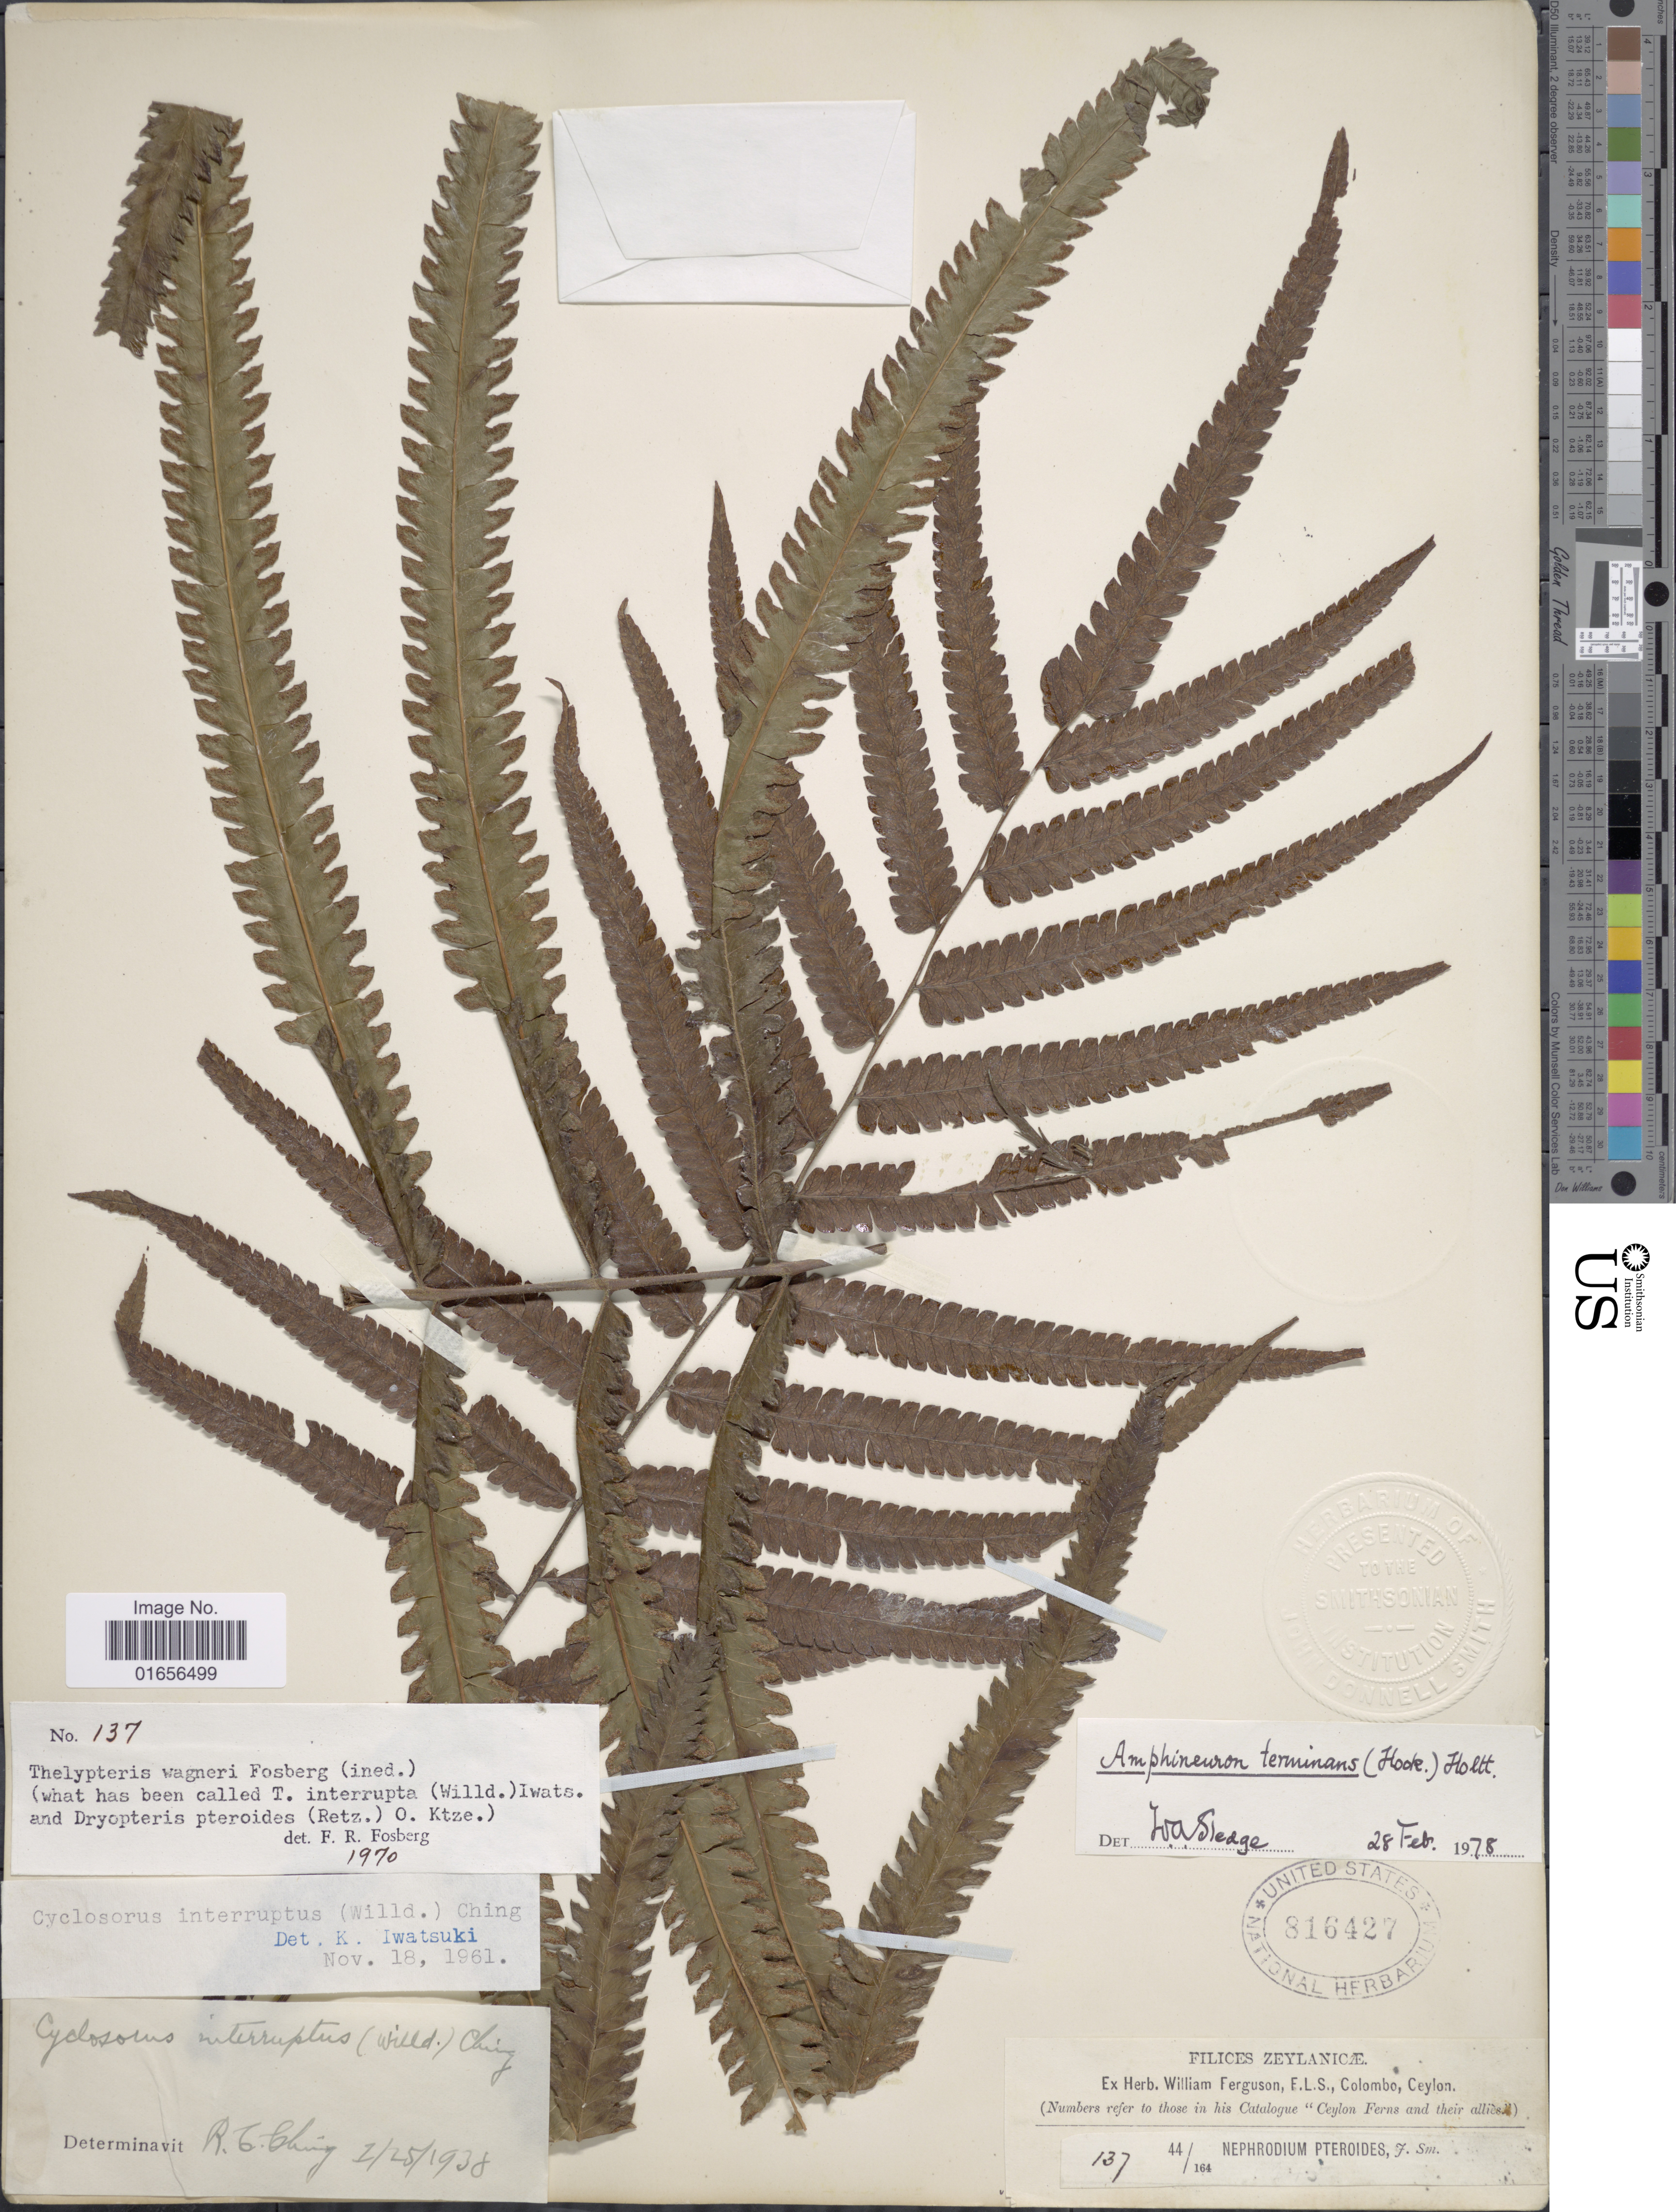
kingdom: Plantae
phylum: Tracheophyta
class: Polypodiopsida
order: Polypodiales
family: Thelypteridaceae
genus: Amphineuron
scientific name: Amphineuron terminans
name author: (J. Sm. ex Hook.) Holttum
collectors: ex herb. W. Ferguson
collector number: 137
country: Sri Lanka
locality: Zeylanicae, Ceylon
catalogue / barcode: US 816427